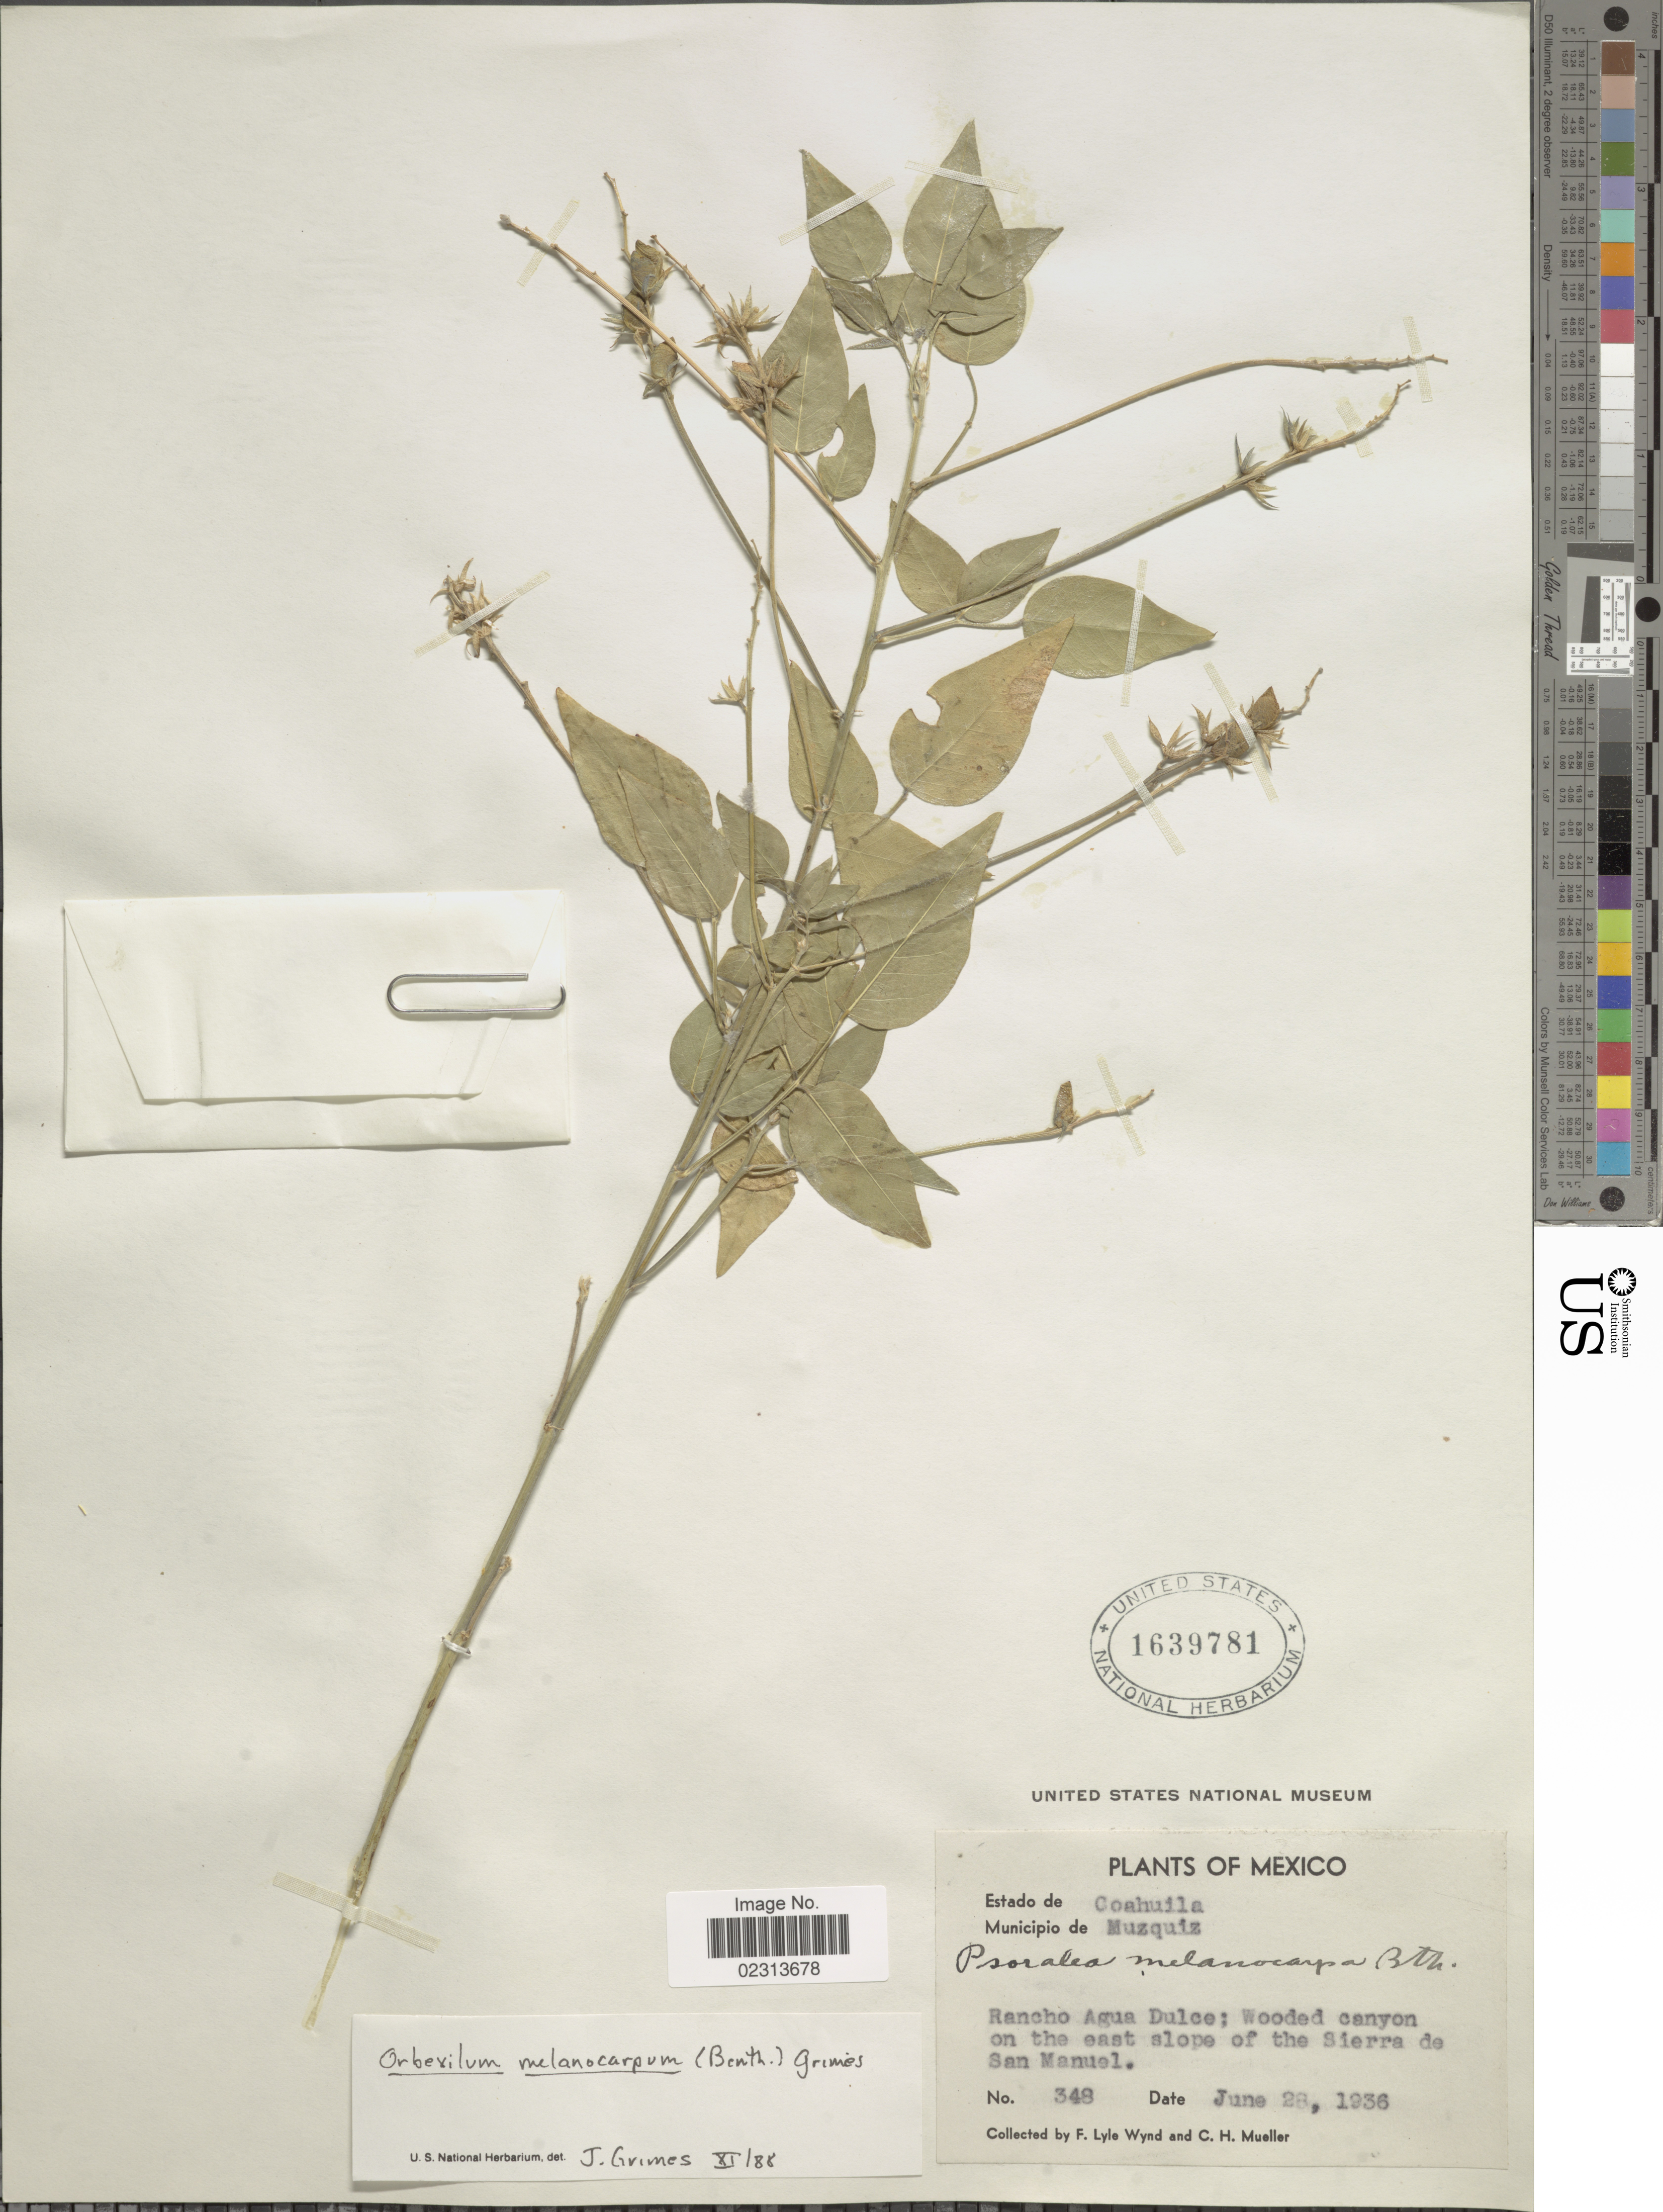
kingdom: Plantae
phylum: Tracheophyta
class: Magnoliopsida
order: Fabales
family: Fabaceae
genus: Orbexilum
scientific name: Orbexilum melanocarpum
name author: (Benth. ex Hemsl.) Rydb.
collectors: F. L. Wynd & C. H. Mueller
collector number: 348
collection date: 1936-06-28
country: Mexico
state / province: Coahuila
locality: Muncipio de Muzquiz. Rancho Agua Dulce; wooded canyon on the east slope of the Sierra de San Manuel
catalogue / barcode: US 1639781